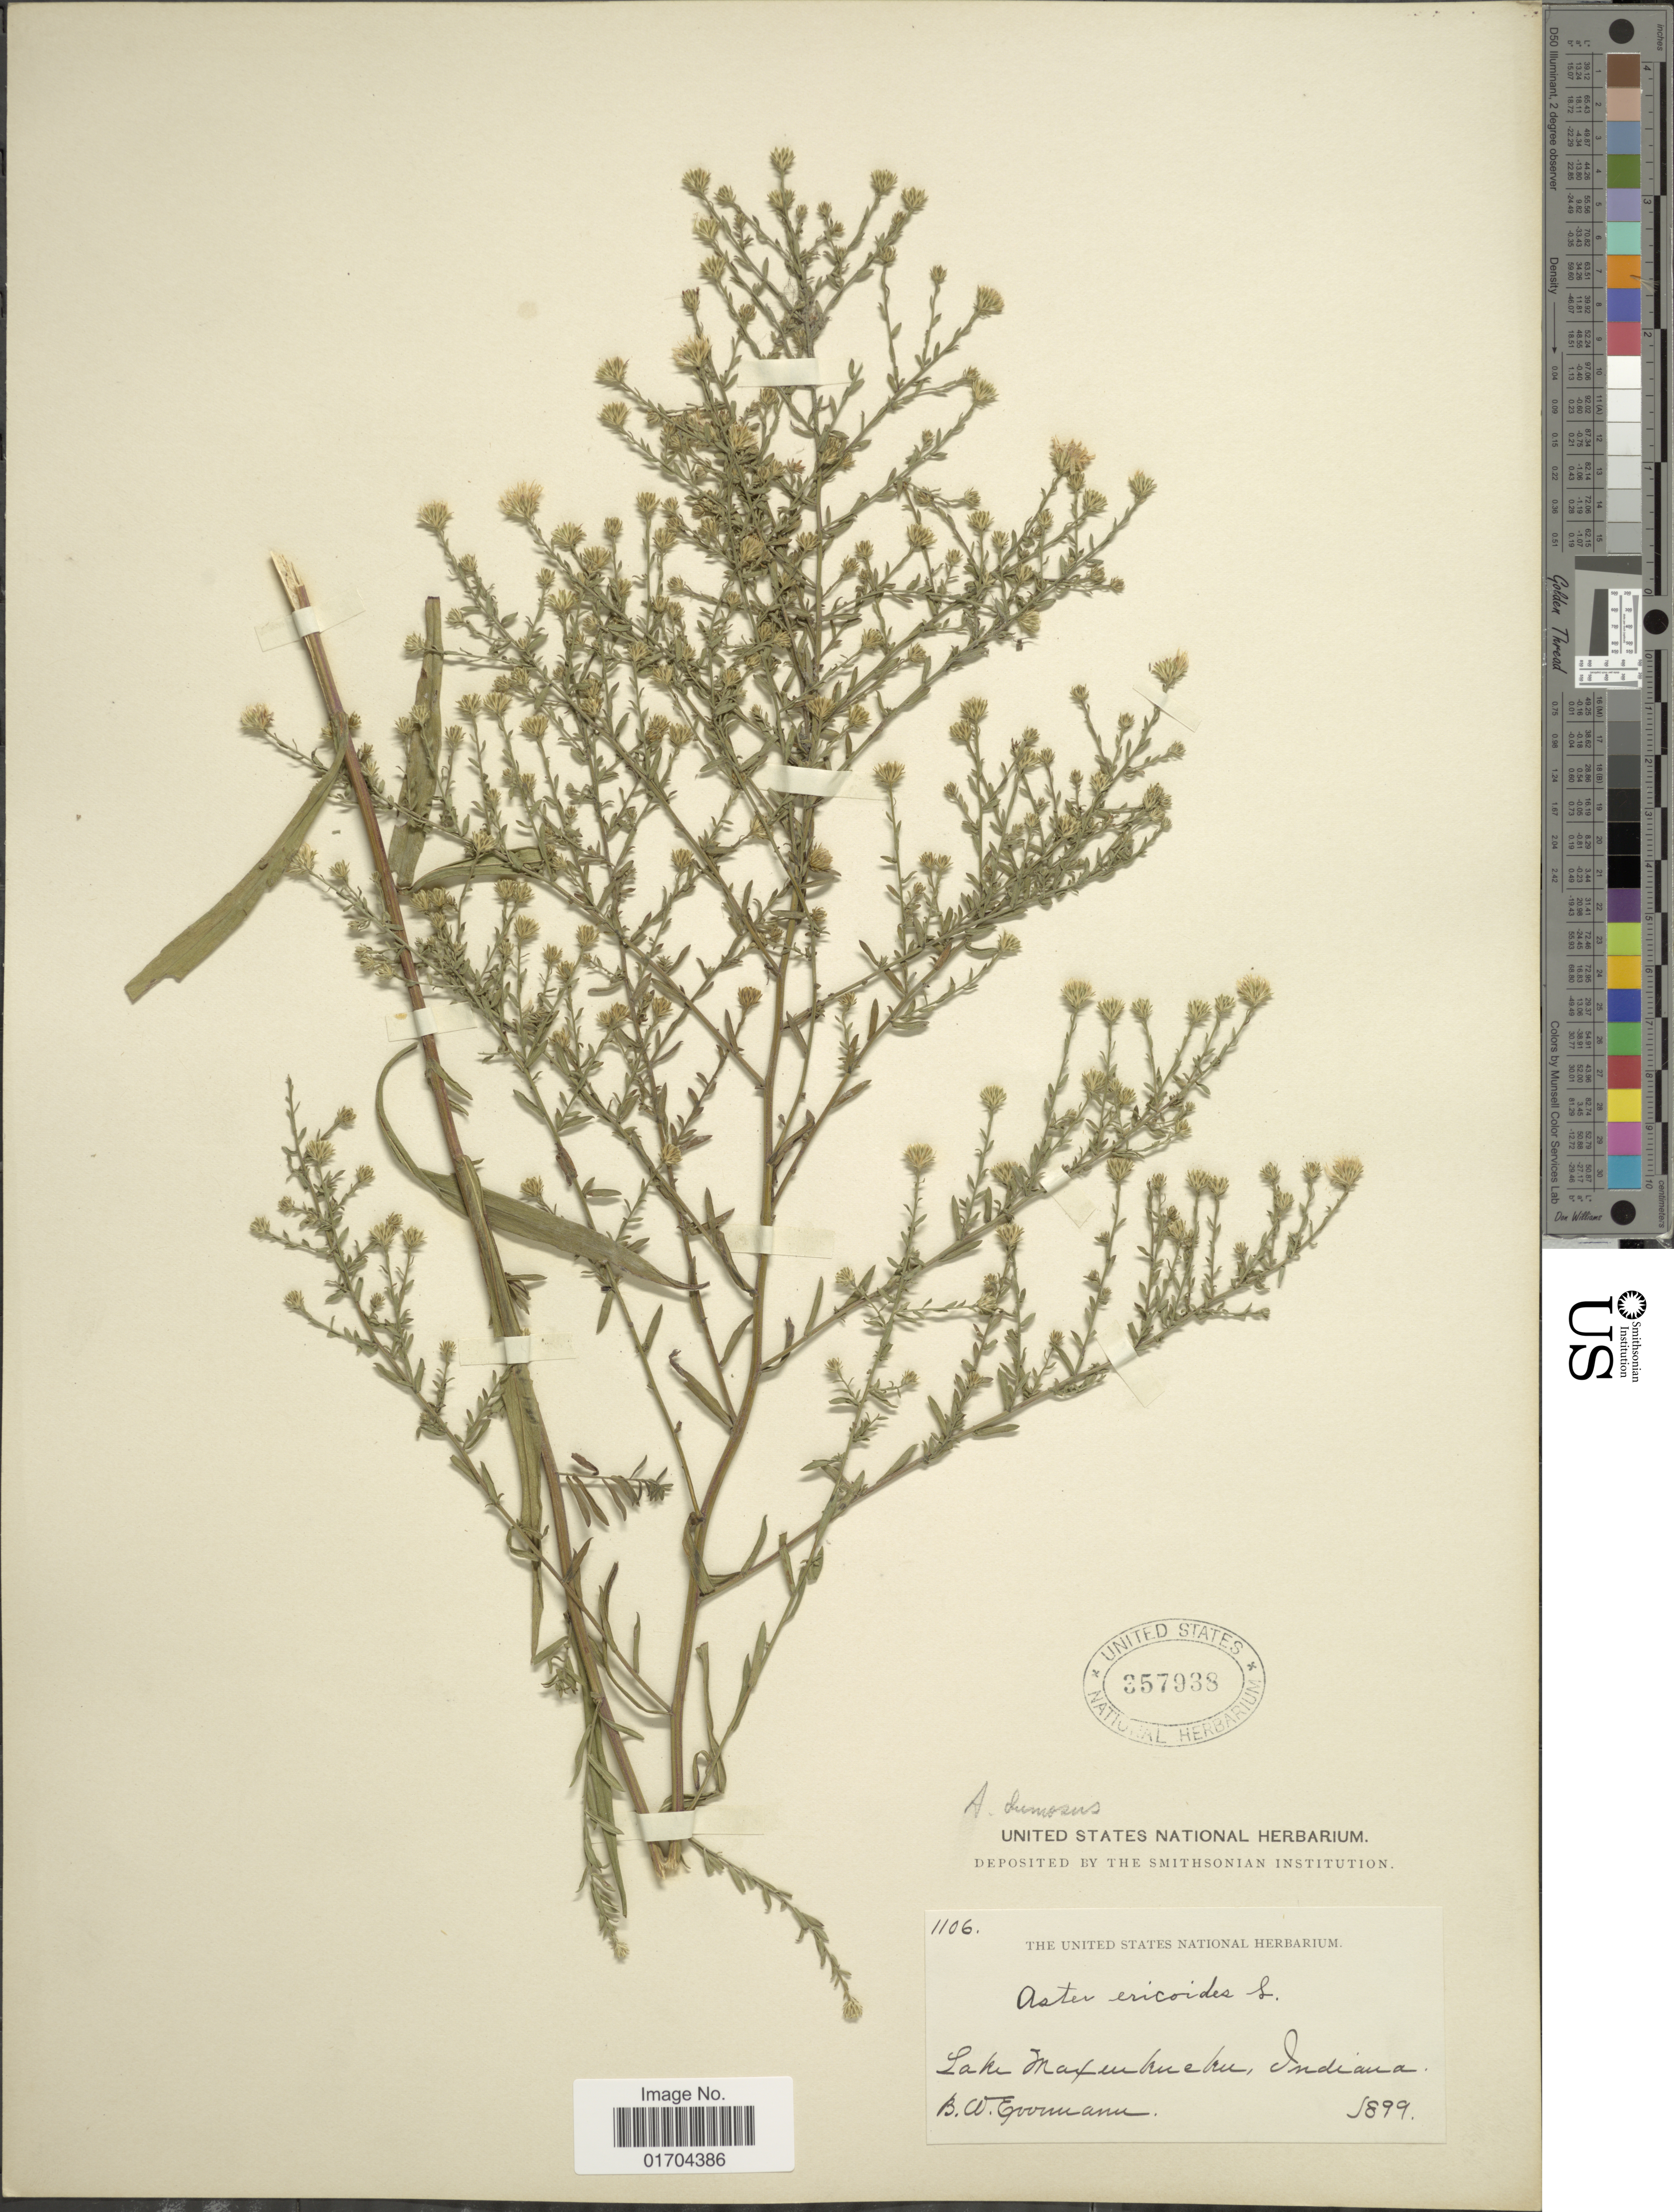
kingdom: Plantae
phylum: Tracheophyta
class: Magnoliopsida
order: Asterales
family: Asteraceae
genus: Symphyotrichum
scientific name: Symphyotrichum sp.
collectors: B. W. Evermann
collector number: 1106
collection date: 1899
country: United States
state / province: Indiana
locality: Lake Maxinkuckee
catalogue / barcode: US 357938